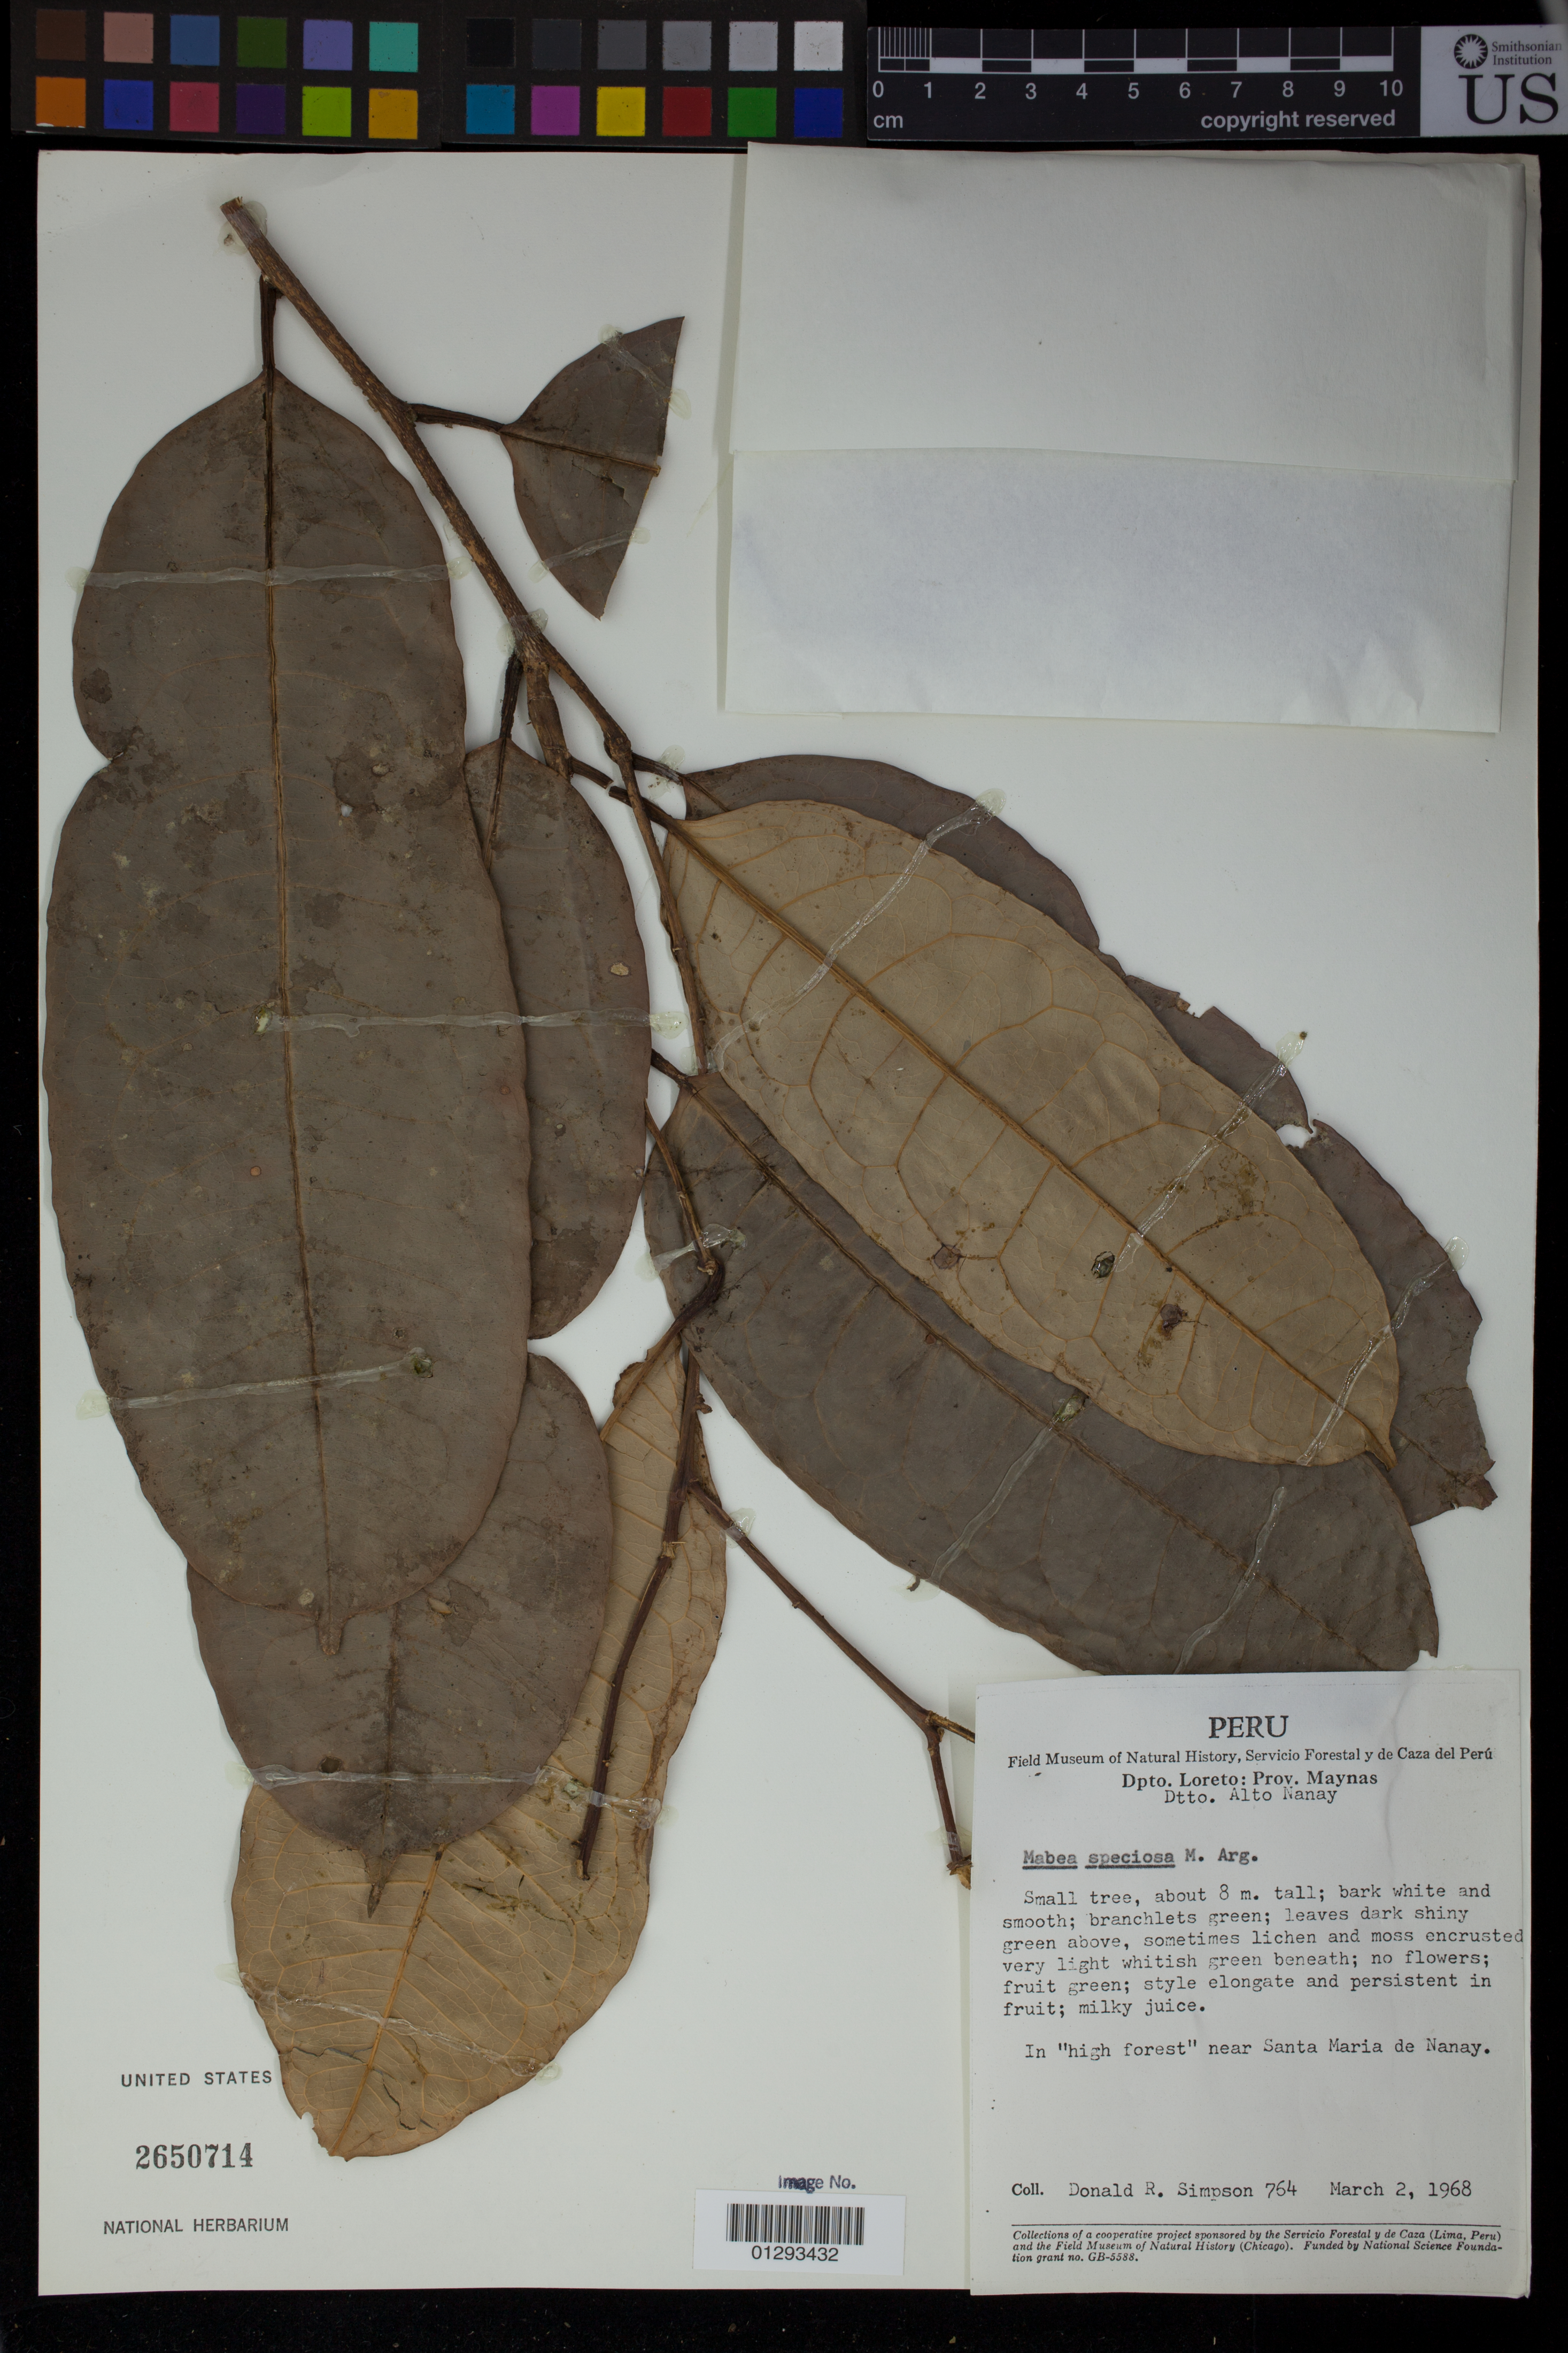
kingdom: Plantae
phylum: Tracheophyta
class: Magnoliopsida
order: Malpighiales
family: Euphorbiaceae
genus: Mabea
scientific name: Mabea speciosa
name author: Müll. Arg.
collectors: D. R. Simpson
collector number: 764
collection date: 1968-03-02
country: Peru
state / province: Loreto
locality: Prov. Maynas DTTO. Alto Nanay, near Santa Maria de Nanay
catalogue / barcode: US 2650714